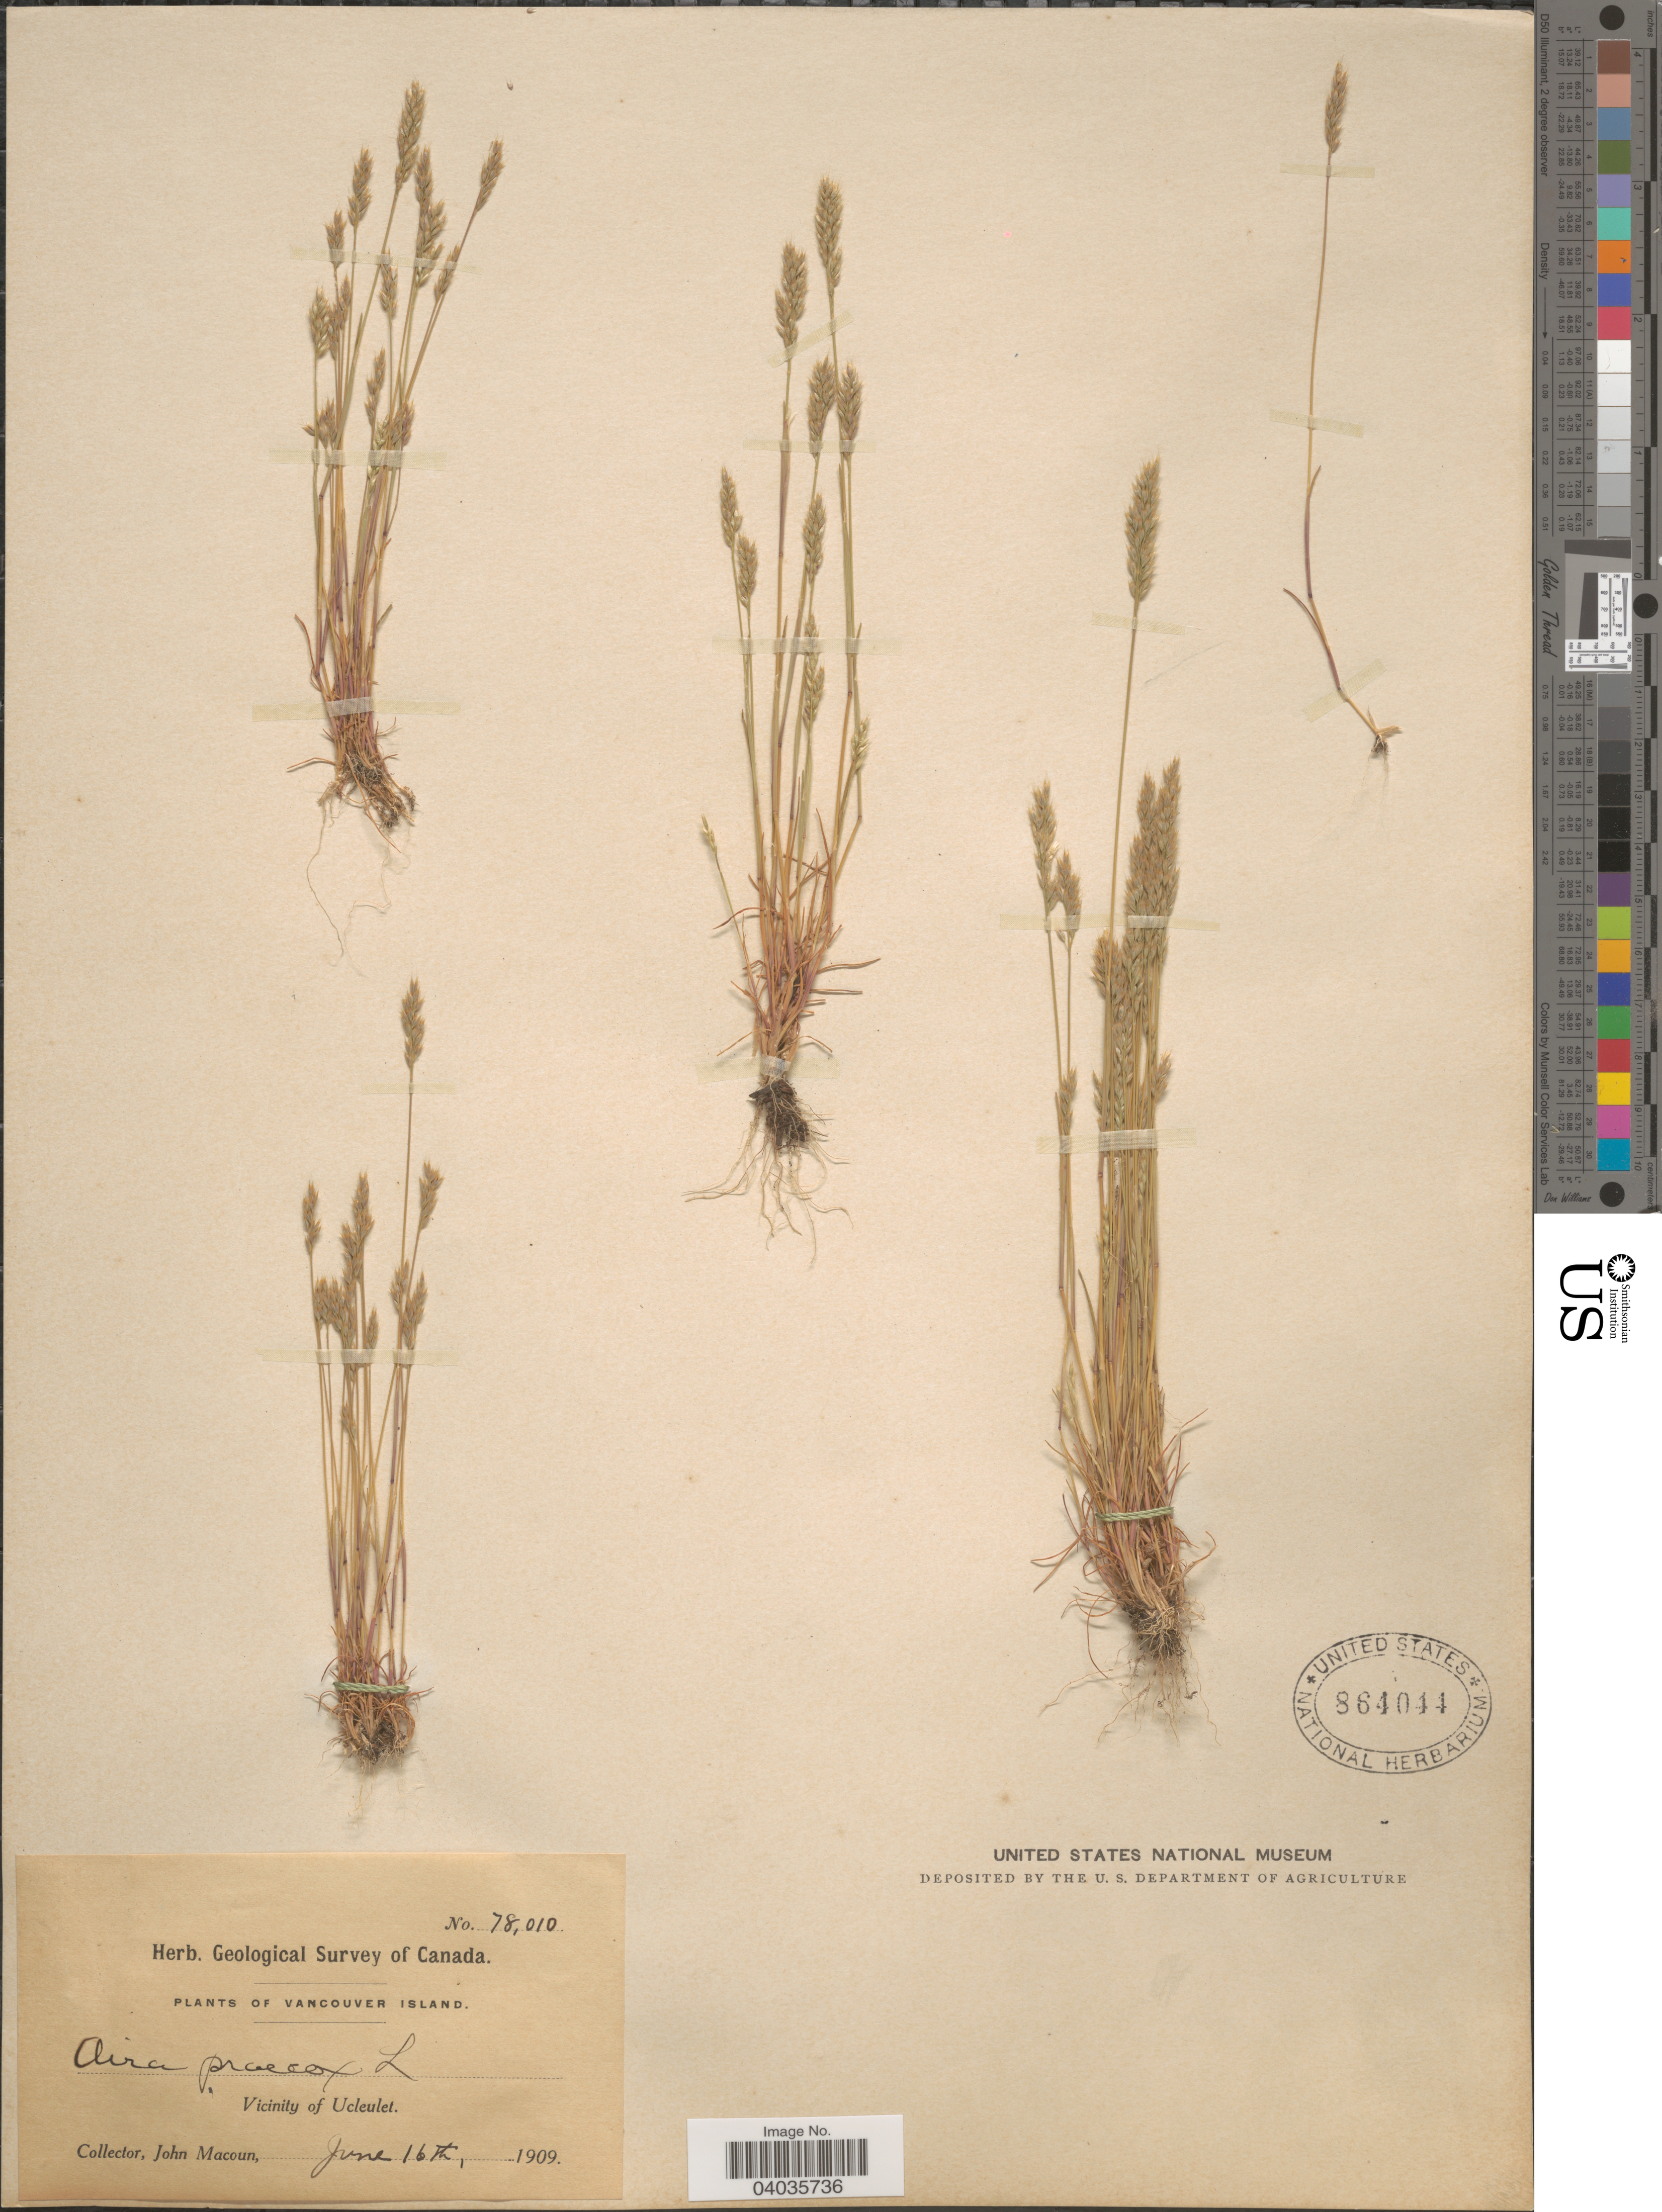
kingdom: Plantae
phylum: Tracheophyta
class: Liliopsida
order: Poales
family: Poaceae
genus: Aira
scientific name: Aira praecox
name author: L.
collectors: J. Macoun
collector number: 78010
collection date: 1909-06-16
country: Canada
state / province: British Columbia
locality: Vancouver Island. Vicinity of Ucleulet.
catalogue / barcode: US 864044